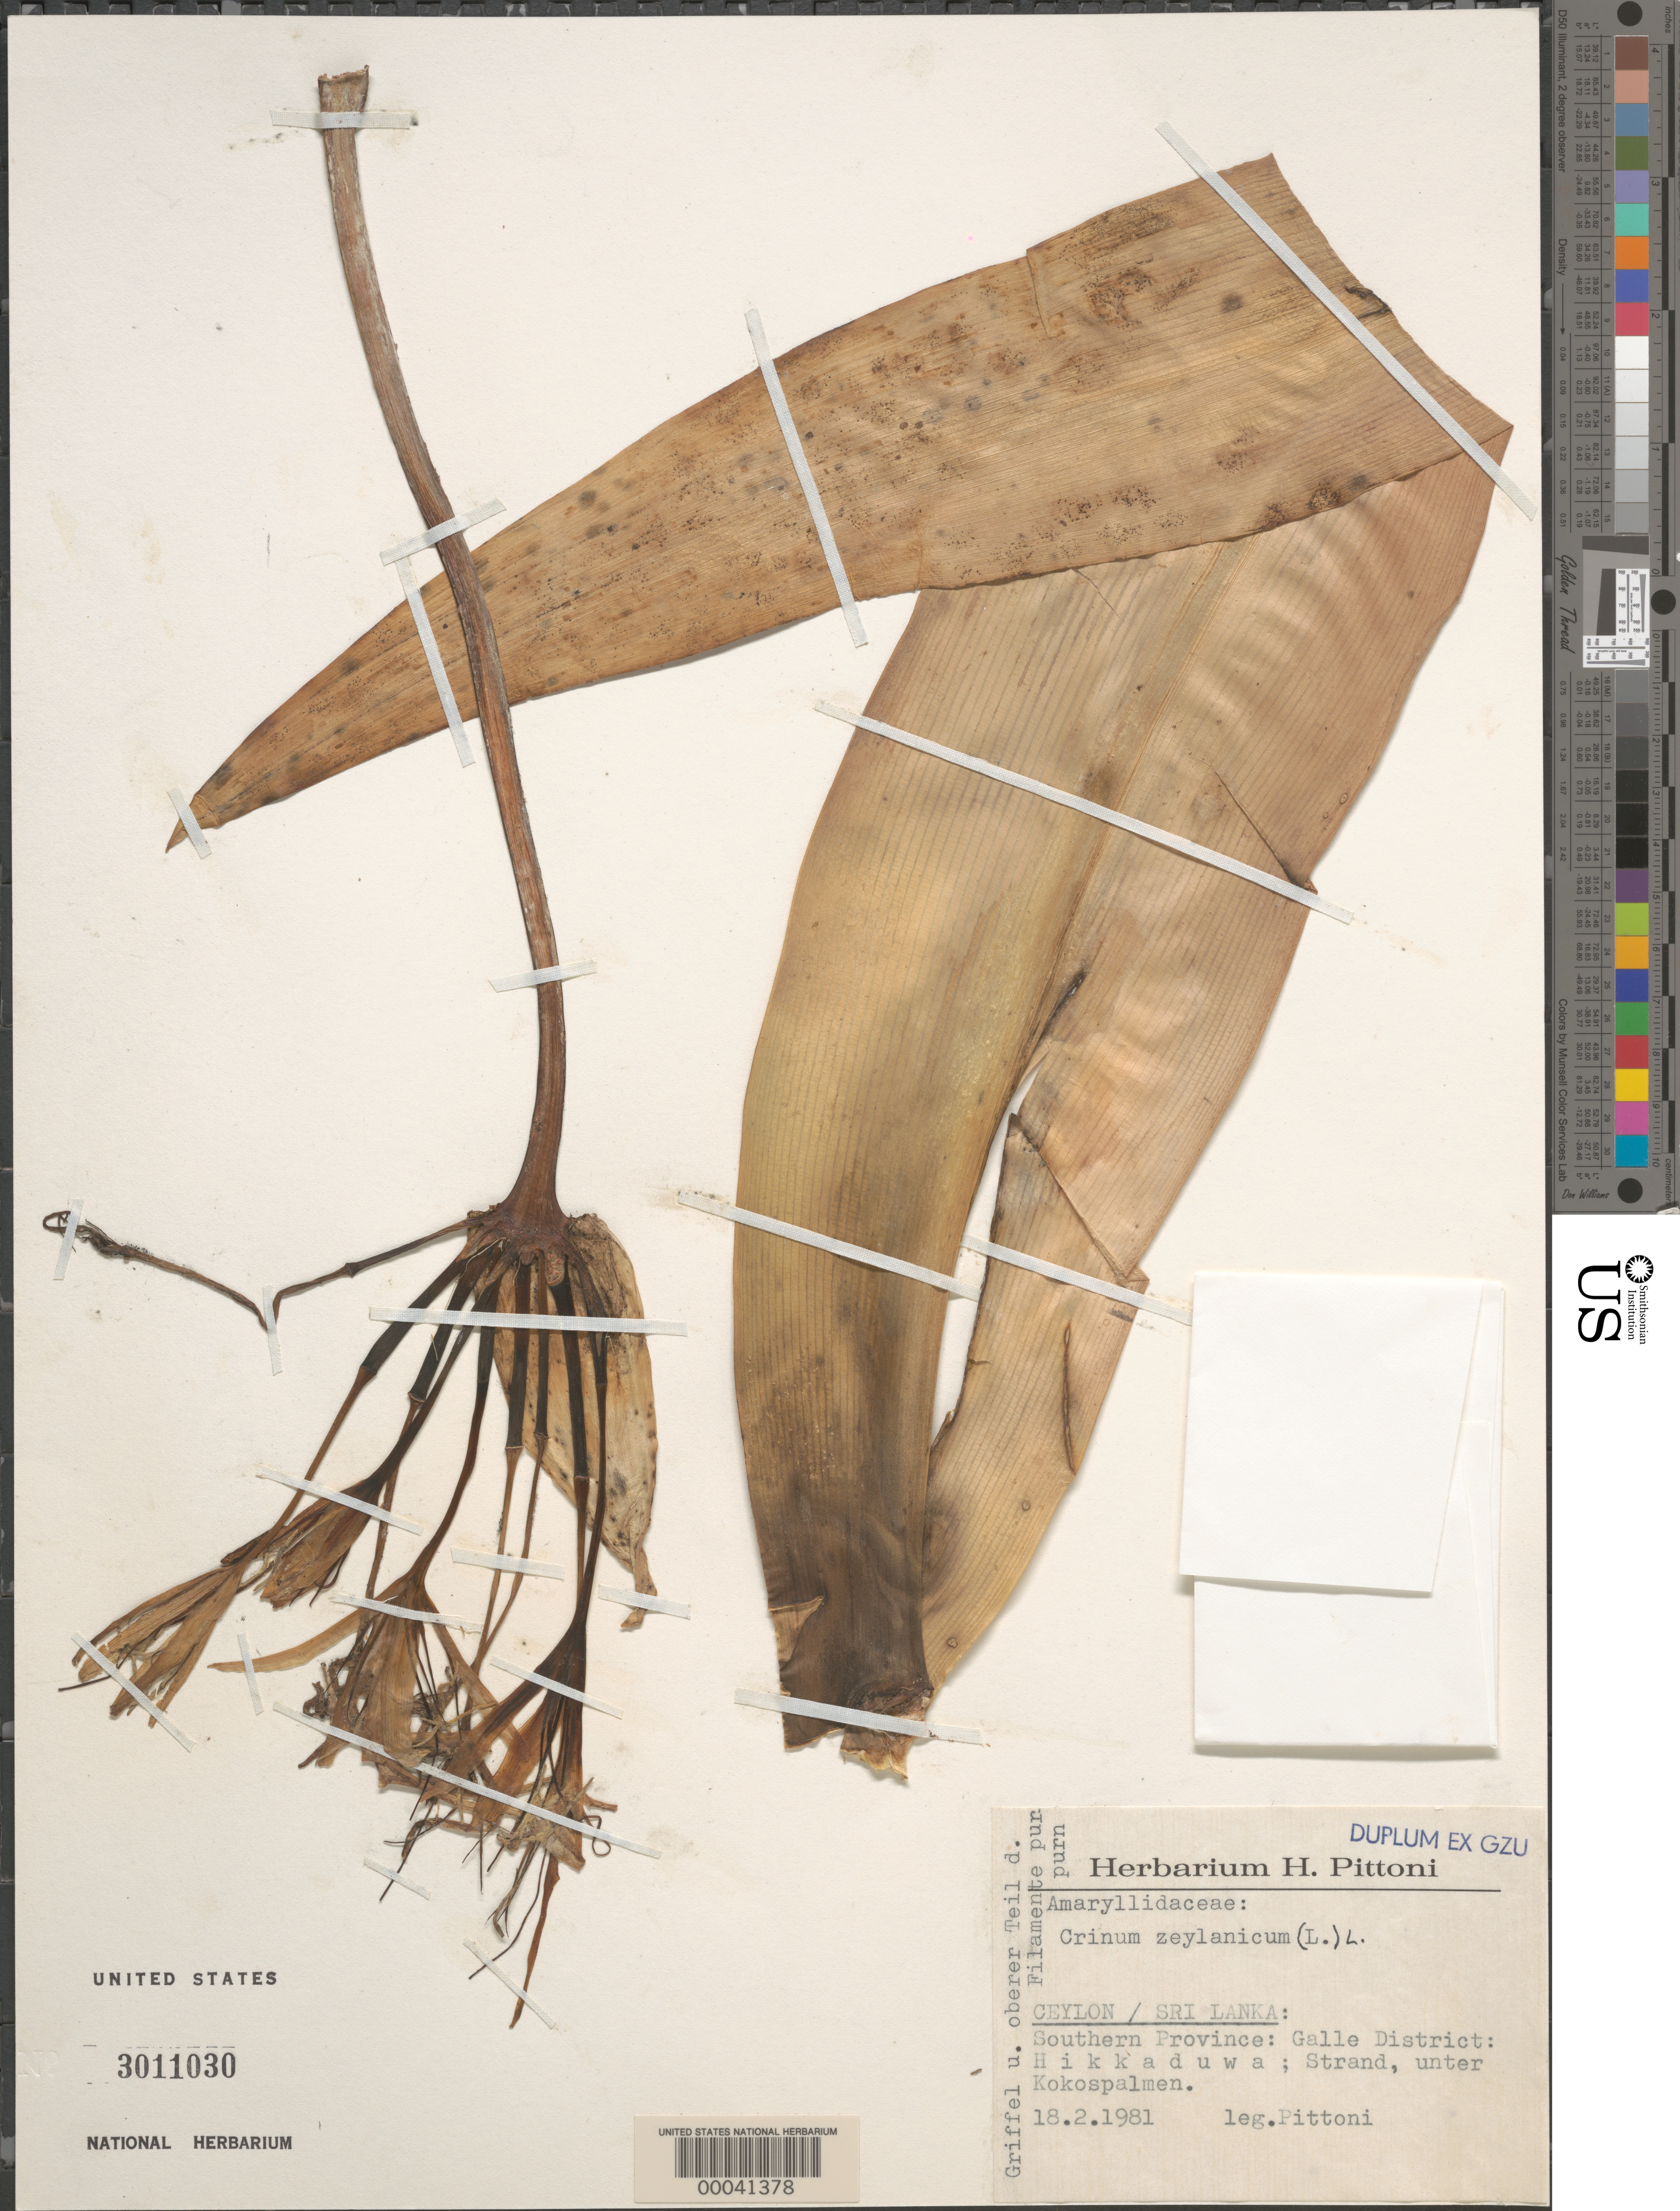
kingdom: Plantae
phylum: Tracheophyta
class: Liliopsida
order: Asparagales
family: Amaryllidaceae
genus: Crinum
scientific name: Crinum zeylanicum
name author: (L.) L.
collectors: H. Pittoni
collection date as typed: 18 Feb 1981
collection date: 1981-02-18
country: Sri Lanka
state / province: Southern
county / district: Galle Dist.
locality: Hikkaduwa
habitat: Low ground subject to flooding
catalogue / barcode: US 3011030